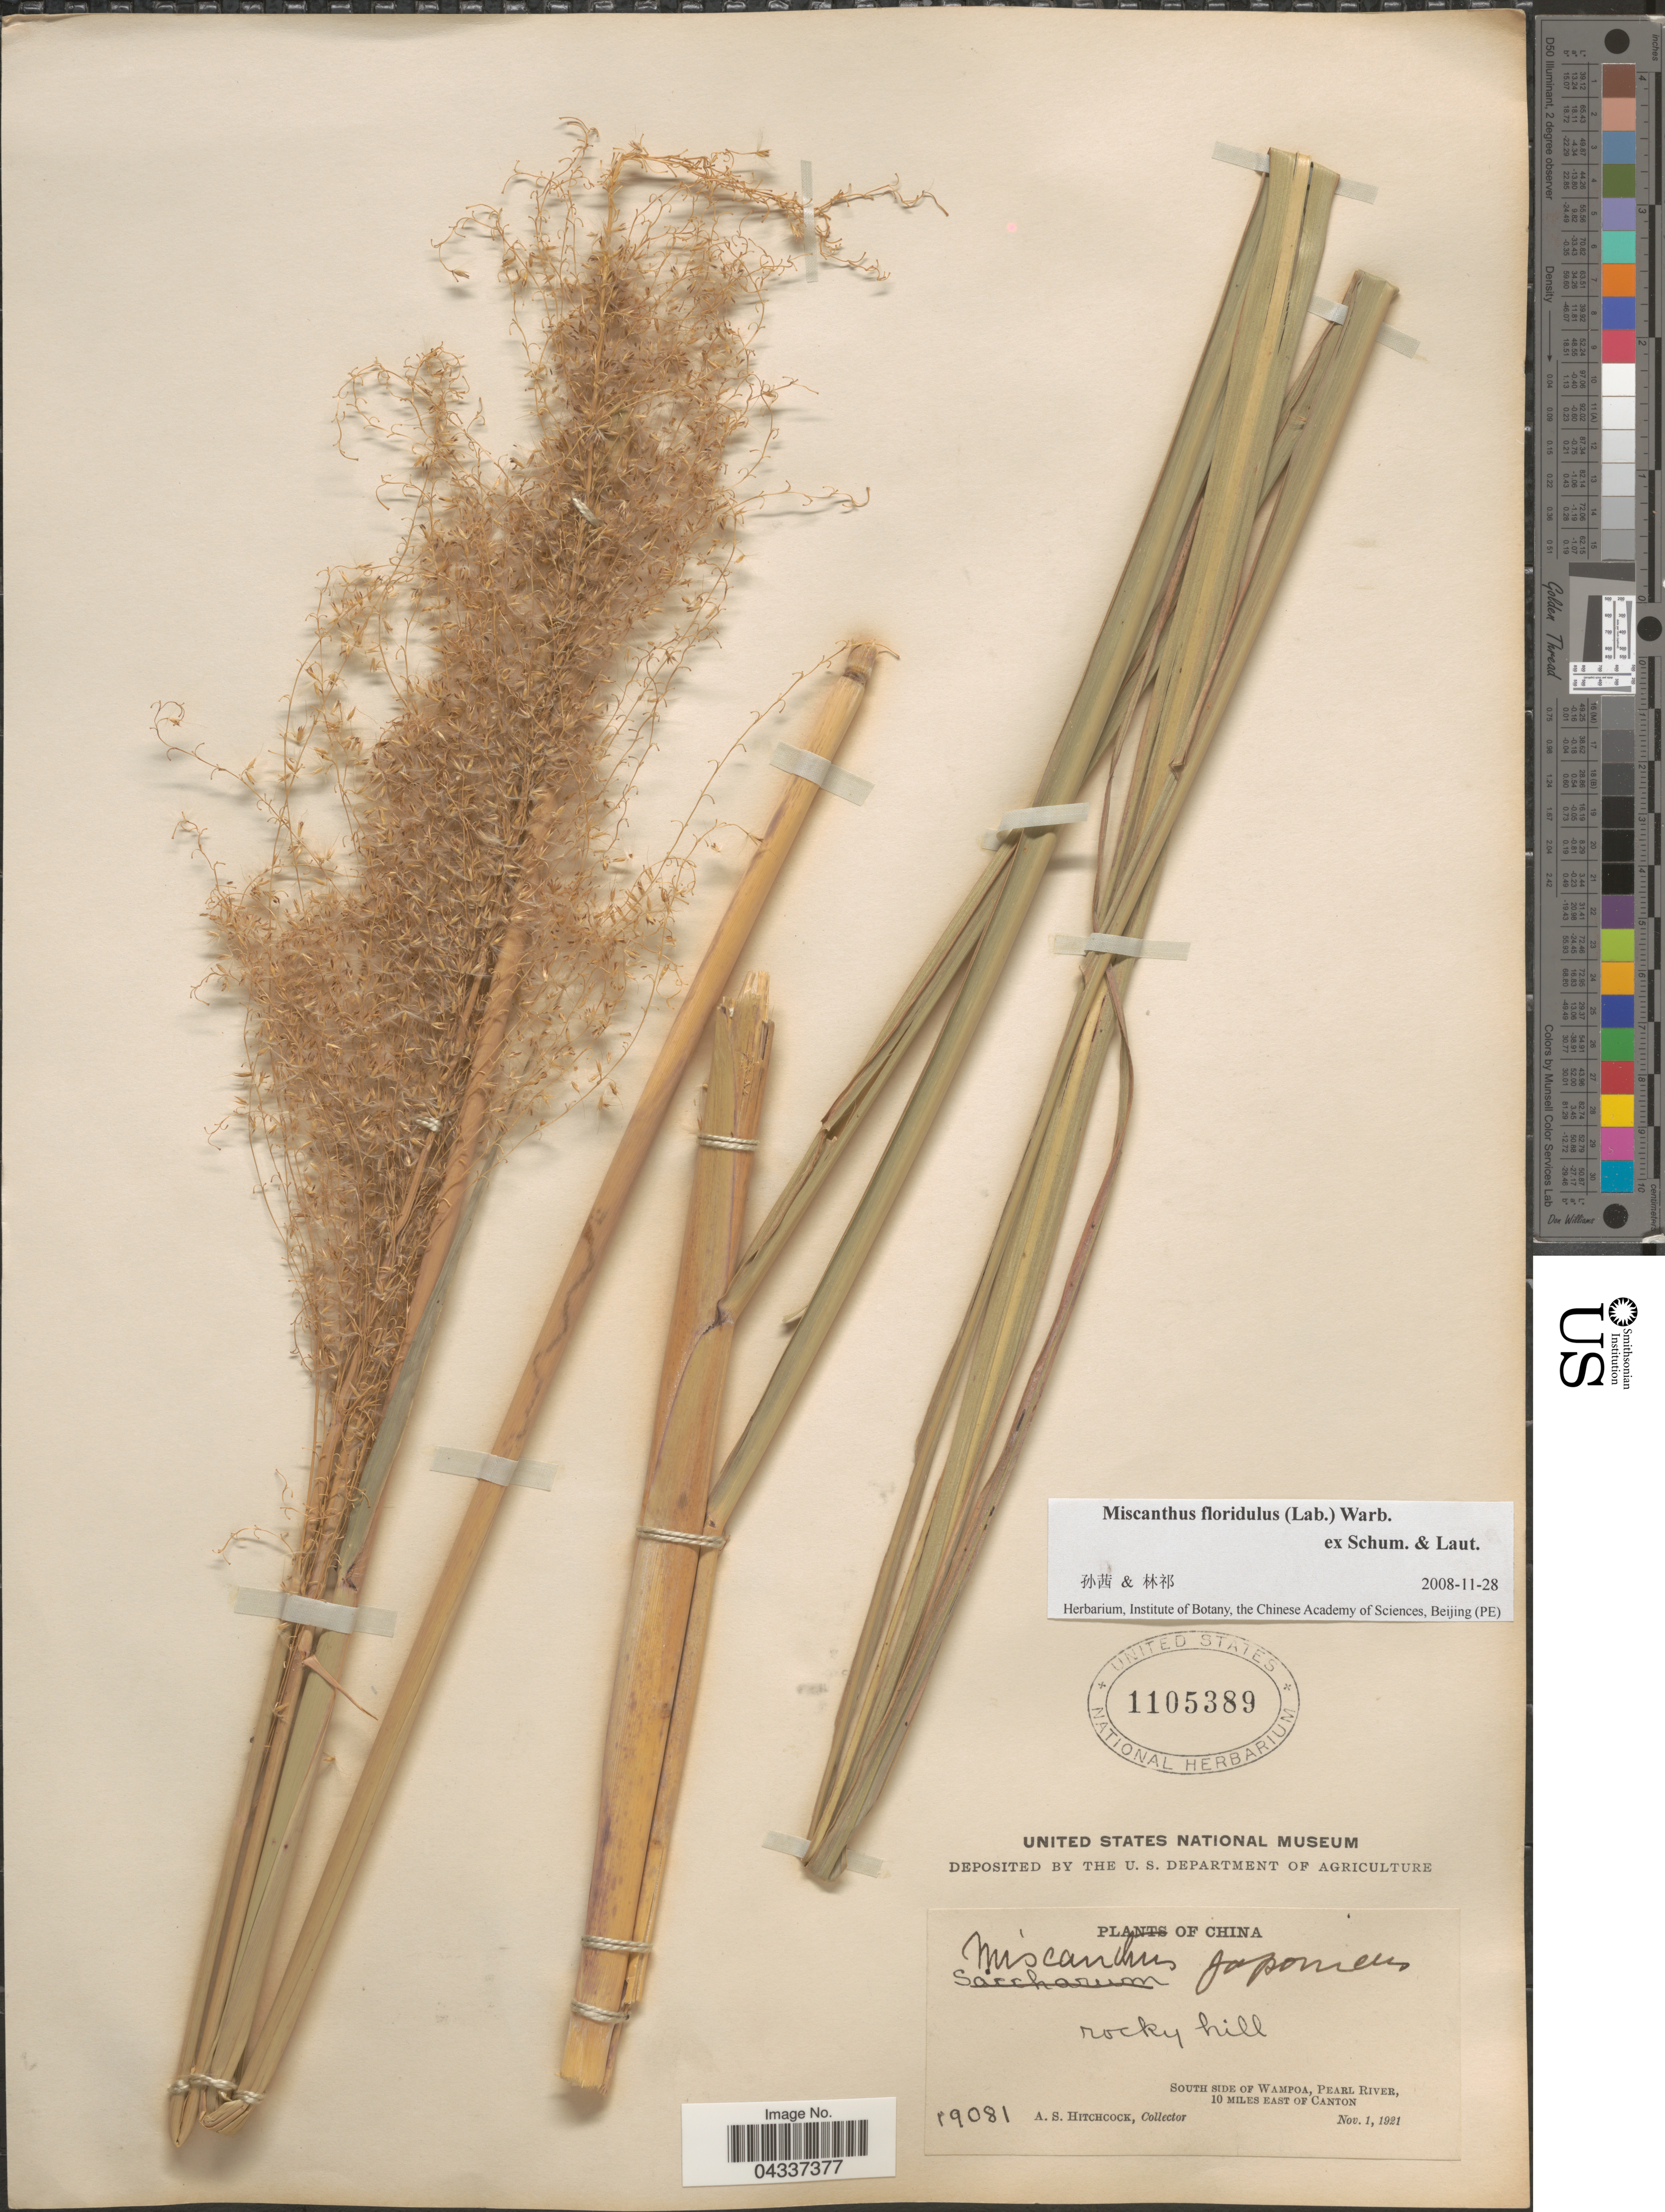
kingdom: Plantae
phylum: Tracheophyta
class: Liliopsida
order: Poales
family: Poaceae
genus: Miscanthus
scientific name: Miscanthus floridulus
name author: (Labill.) Warb.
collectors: A. S. Hitchcock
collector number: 19081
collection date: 1921-11-01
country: China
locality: South side of Wampoa, Pearl River, 10 miles east of Canton.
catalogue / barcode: US 1105389